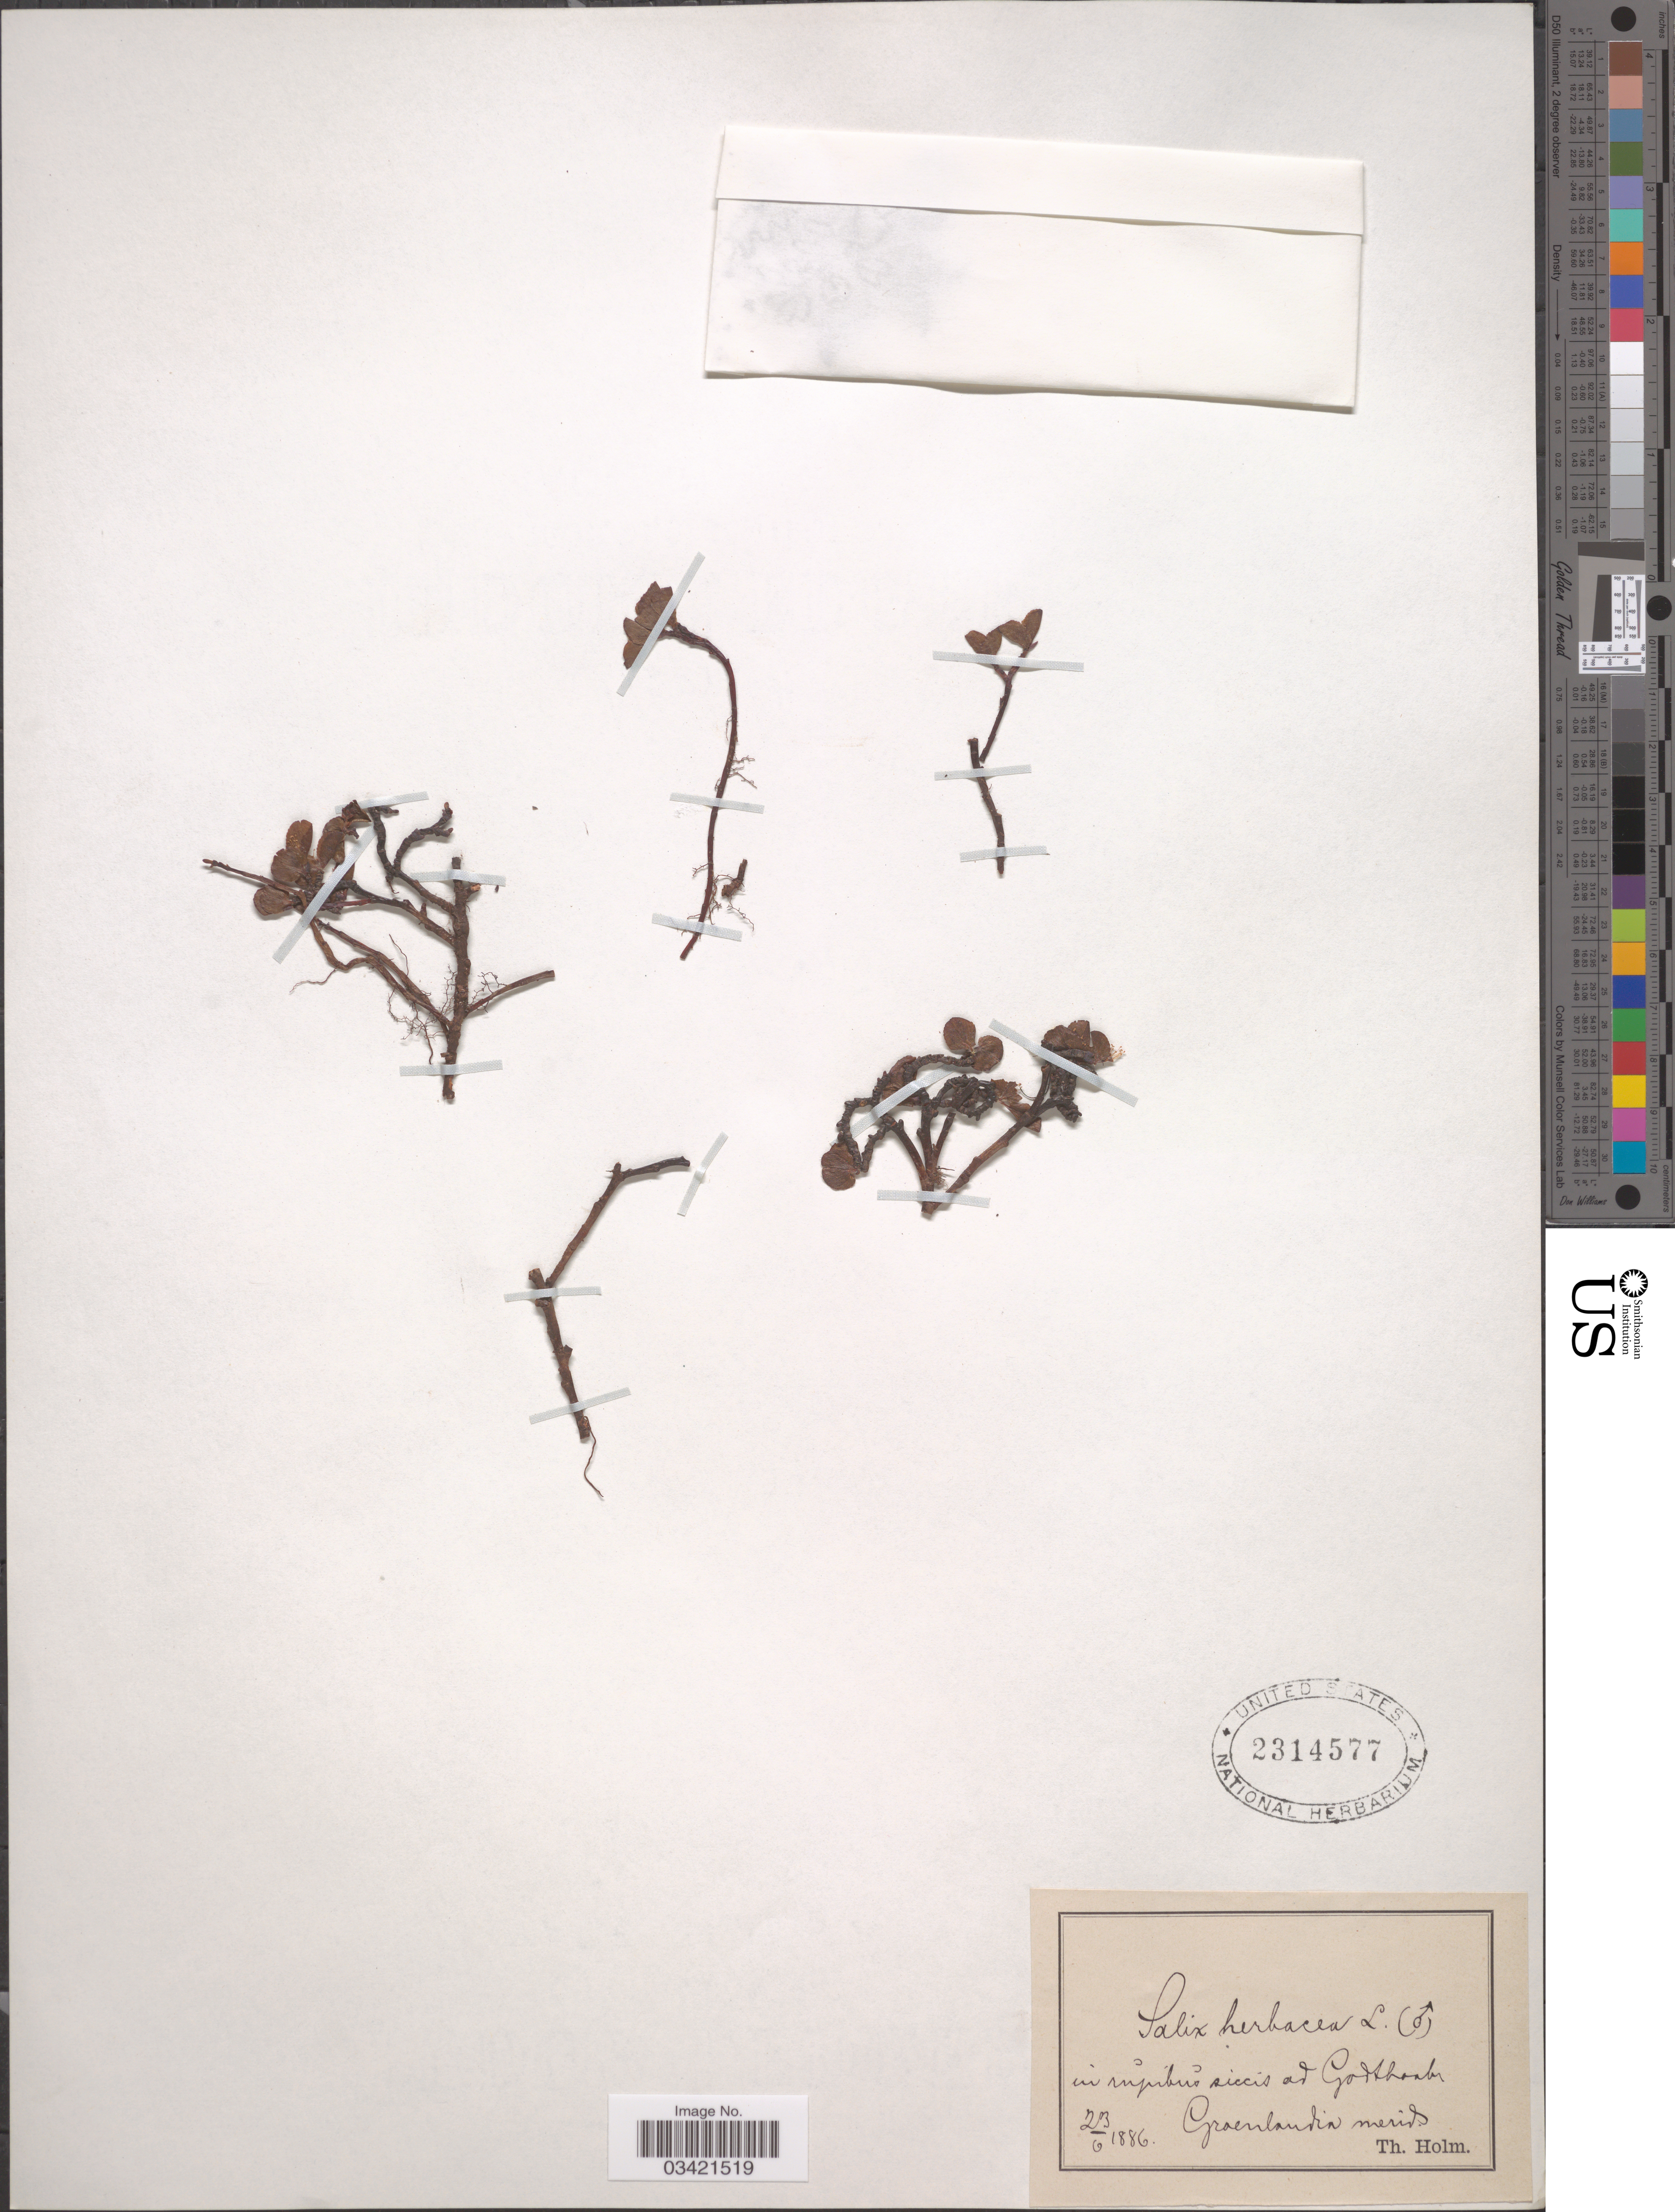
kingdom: Plantae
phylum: Tracheophyta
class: Magnoliopsida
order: Malpighiales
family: Salicaceae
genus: Salix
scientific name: Salix herbacea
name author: L.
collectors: T. Holm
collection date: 1886-06-23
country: Greenland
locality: In rupibus siccis ad Godthaab. Groenlandia merid.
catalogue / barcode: US 2314577